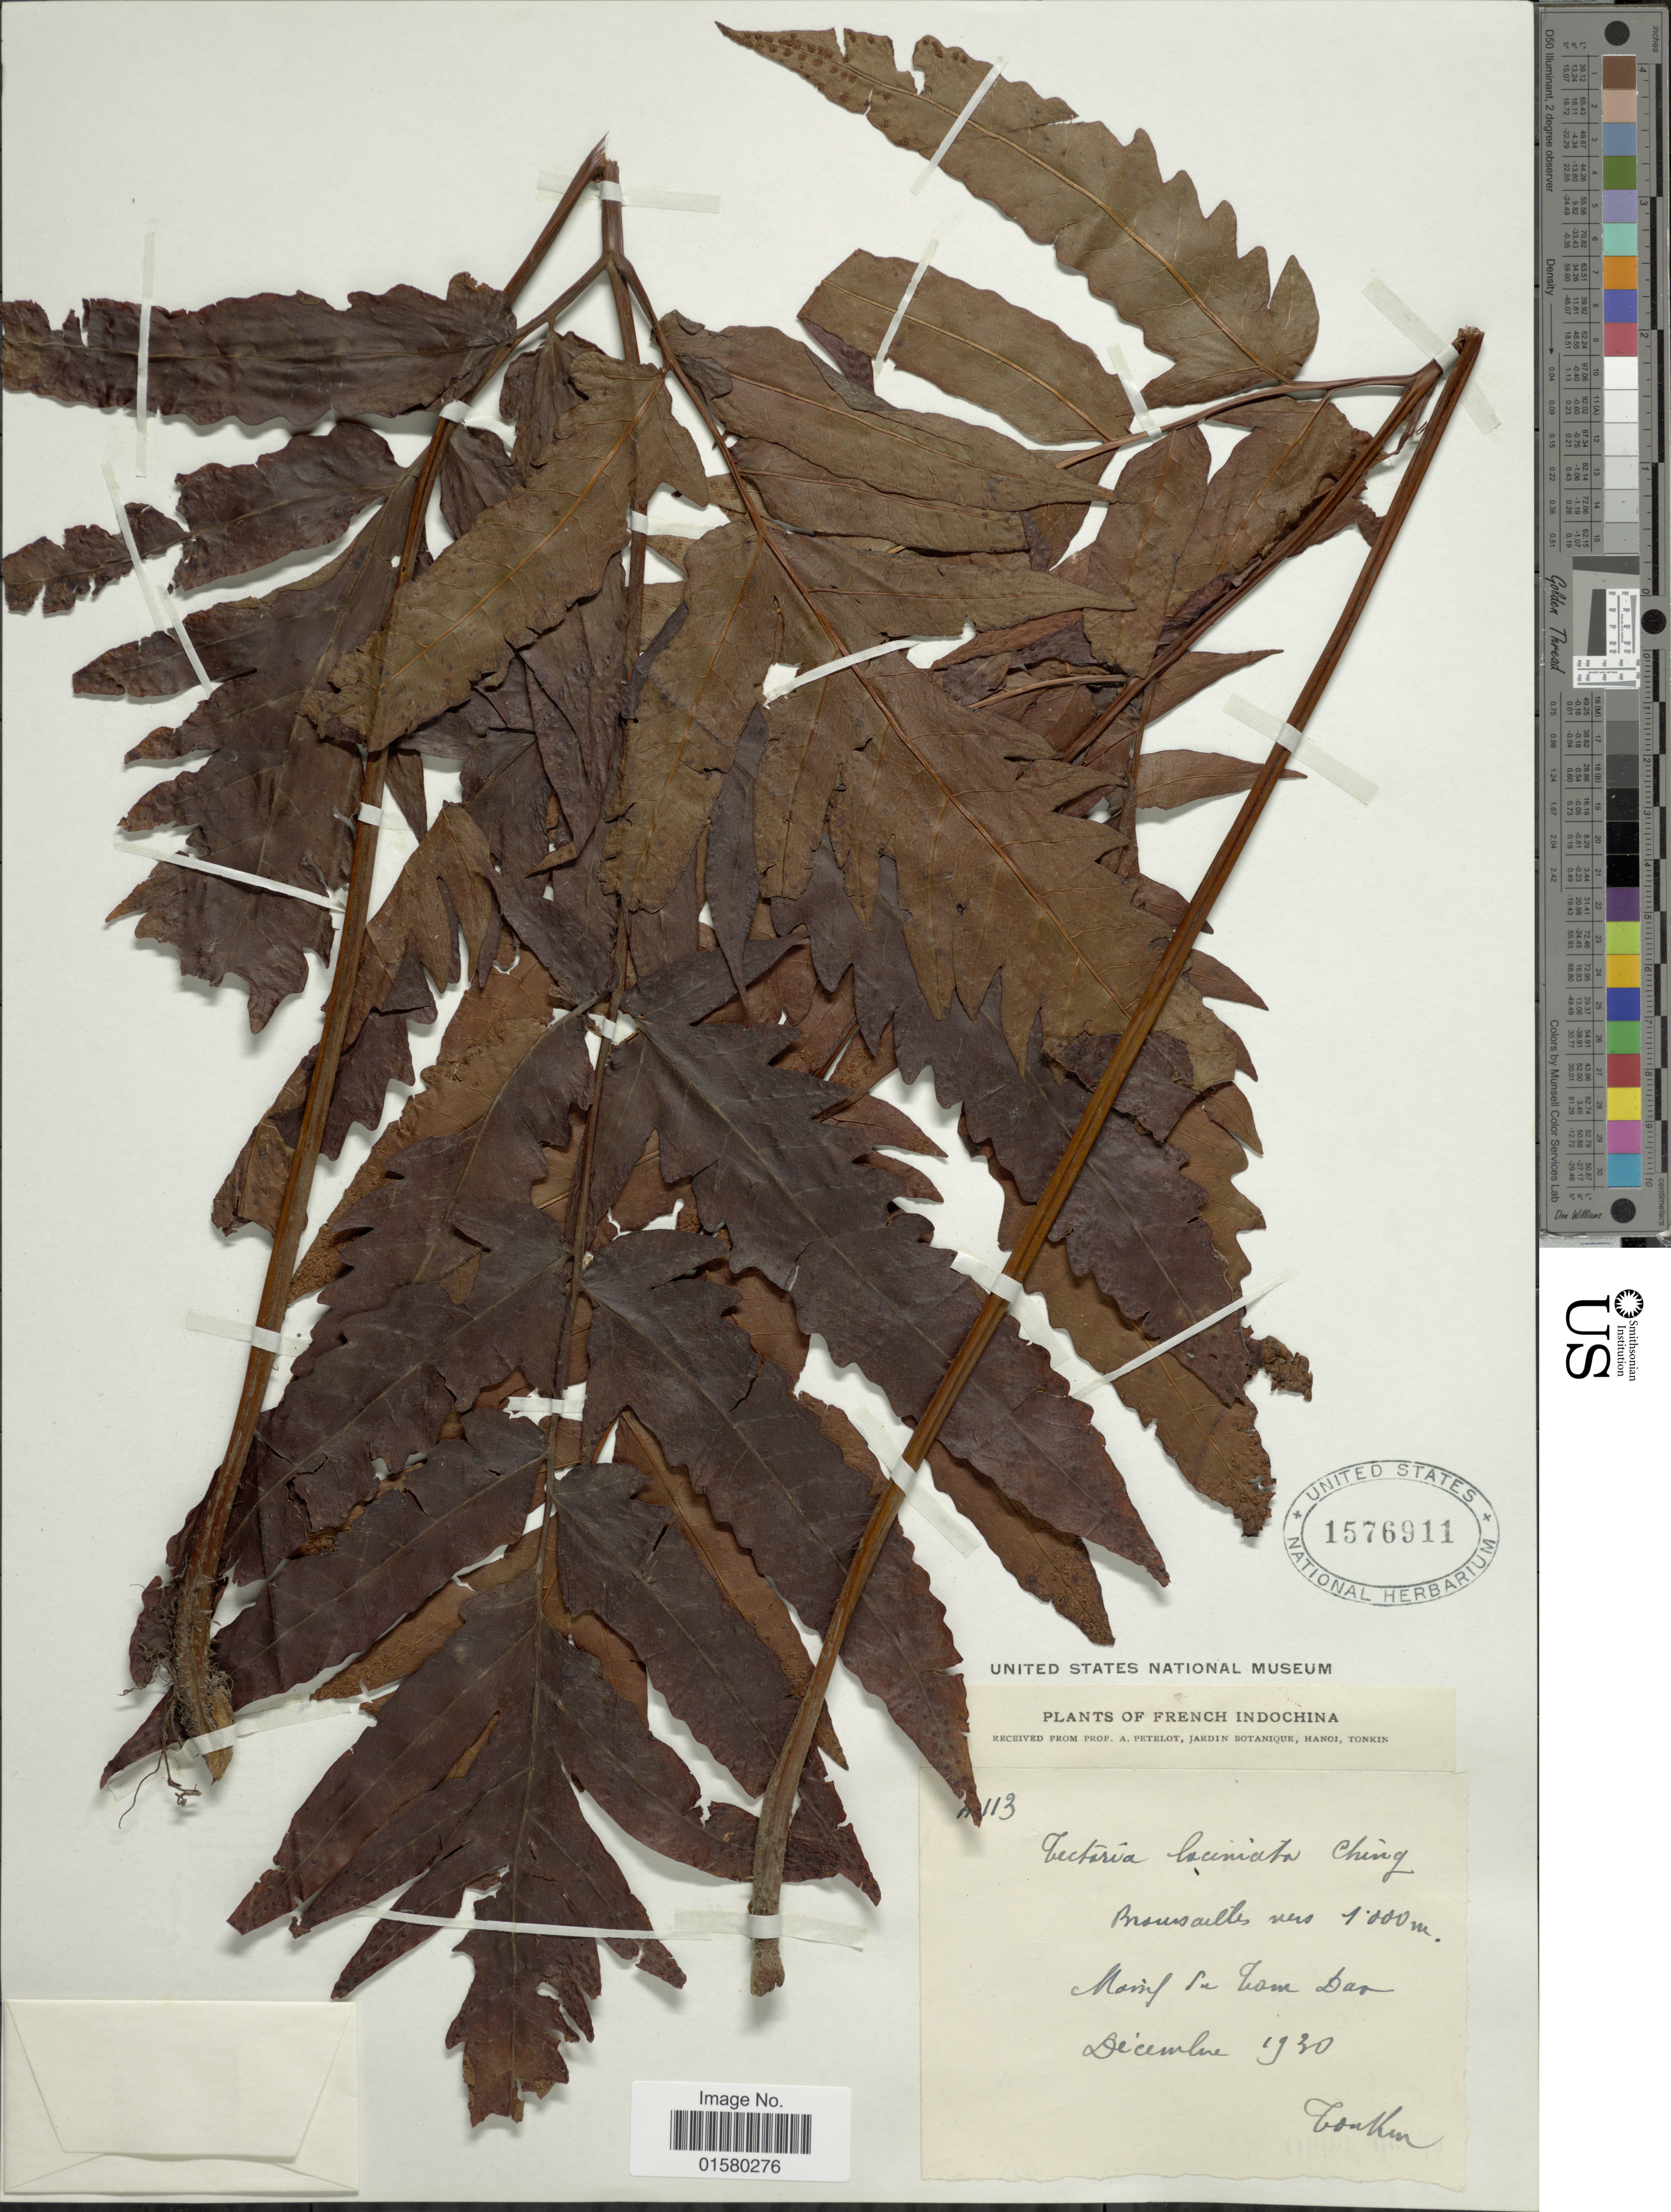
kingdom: Plantae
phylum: Tracheophyta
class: Polypodiopsida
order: Polypodiales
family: Tectariaceae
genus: Tectaria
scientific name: Tectaria laciniata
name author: Ching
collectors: A. Petelot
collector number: !113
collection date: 1930-12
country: Vietnam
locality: French Indochina, Tonkin. Brausailles , Massif la [illegible text]am Dar[interpreted]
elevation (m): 1000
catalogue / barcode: US 1576911